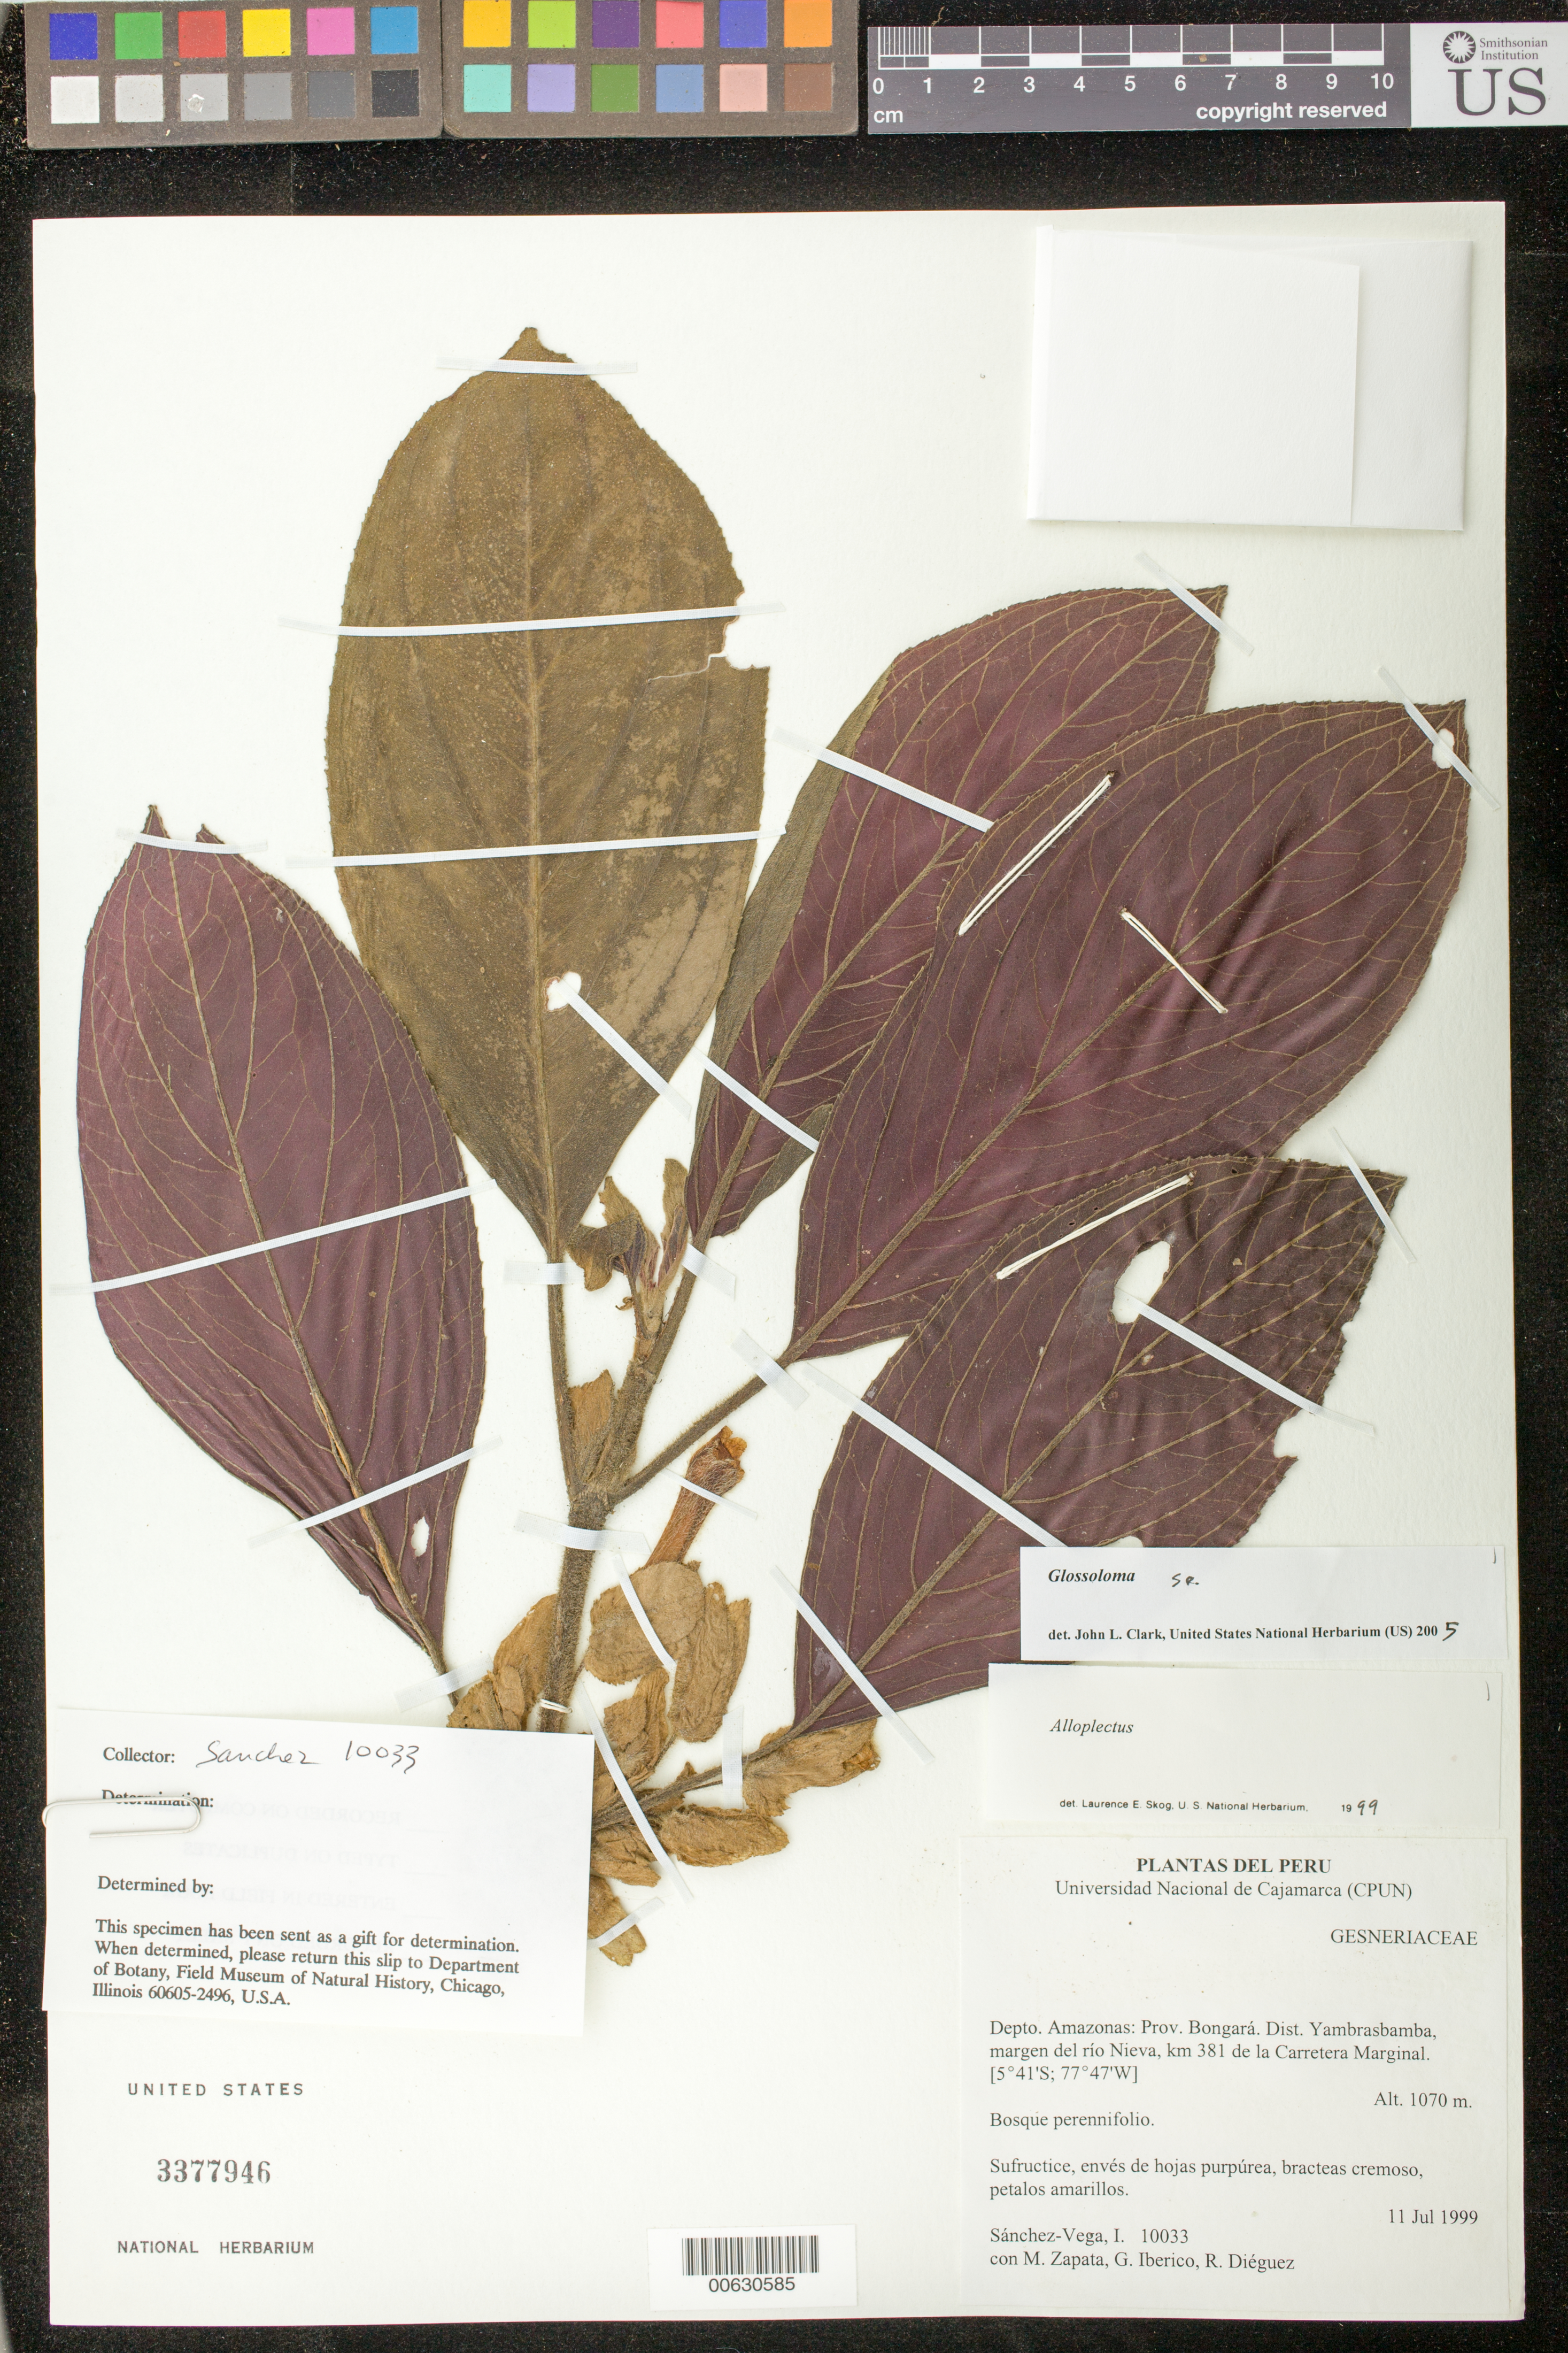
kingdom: Plantae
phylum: Tracheophyta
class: Magnoliopsida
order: Lamiales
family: Gesneriaceae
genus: Glossoloma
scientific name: Glossoloma sp.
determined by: Clark, J. L., (SEL), The Marie Selby Botanical Garden (UNITED STATES)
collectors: I. M. Sánchez Vega, M. Zapata, G. Iberico & R. Dieguez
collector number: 10033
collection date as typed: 11 Jul 1999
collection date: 1999-07-11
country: Peru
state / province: Amazonas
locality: Prov. Bongará, Dist. Yambrasbamba, margen del río Nieva, km 381 de la Carretera Marginal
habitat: Bosque perennifolio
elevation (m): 1070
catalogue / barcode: US 3377946